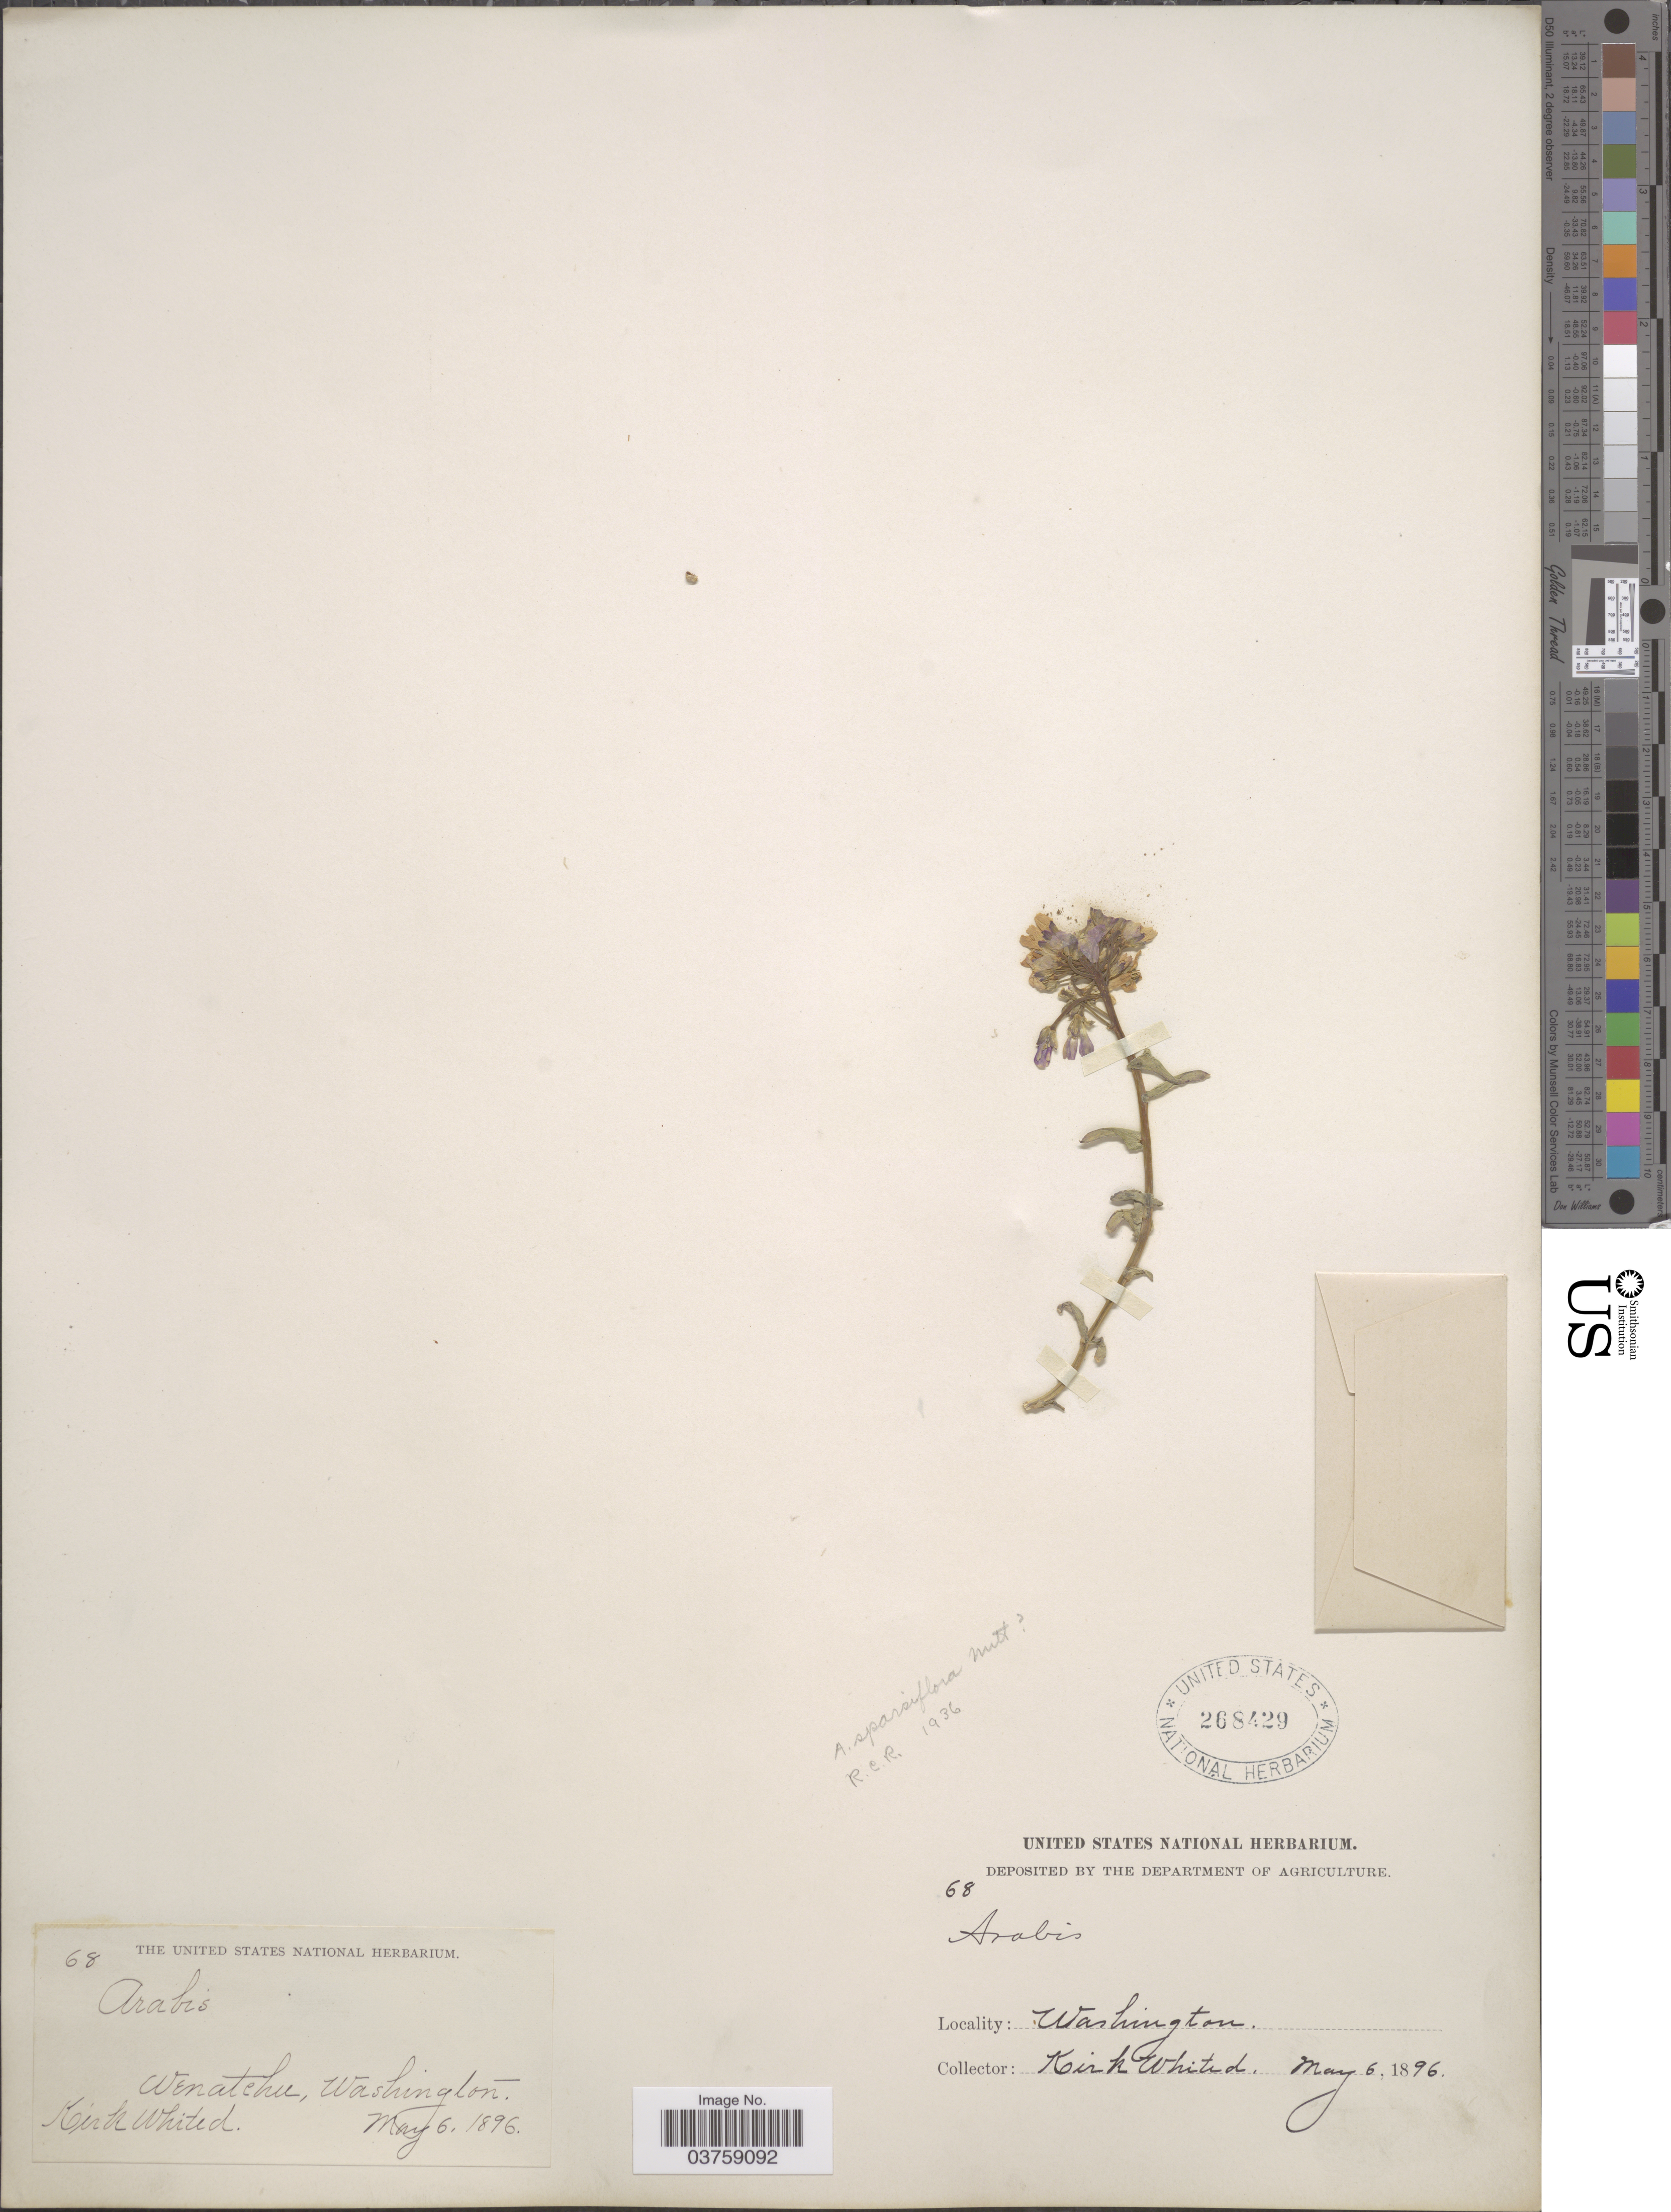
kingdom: Plantae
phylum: Tracheophyta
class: Magnoliopsida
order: Brassicales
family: Brassicaceae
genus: Arabis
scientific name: Arabis sparsiflora var. subvillosa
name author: (S. Watson) Rollins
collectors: K. Whited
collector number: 68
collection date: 1896-05-06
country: United States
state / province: Washington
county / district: Chelan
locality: Wenatchee.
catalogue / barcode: US 268429